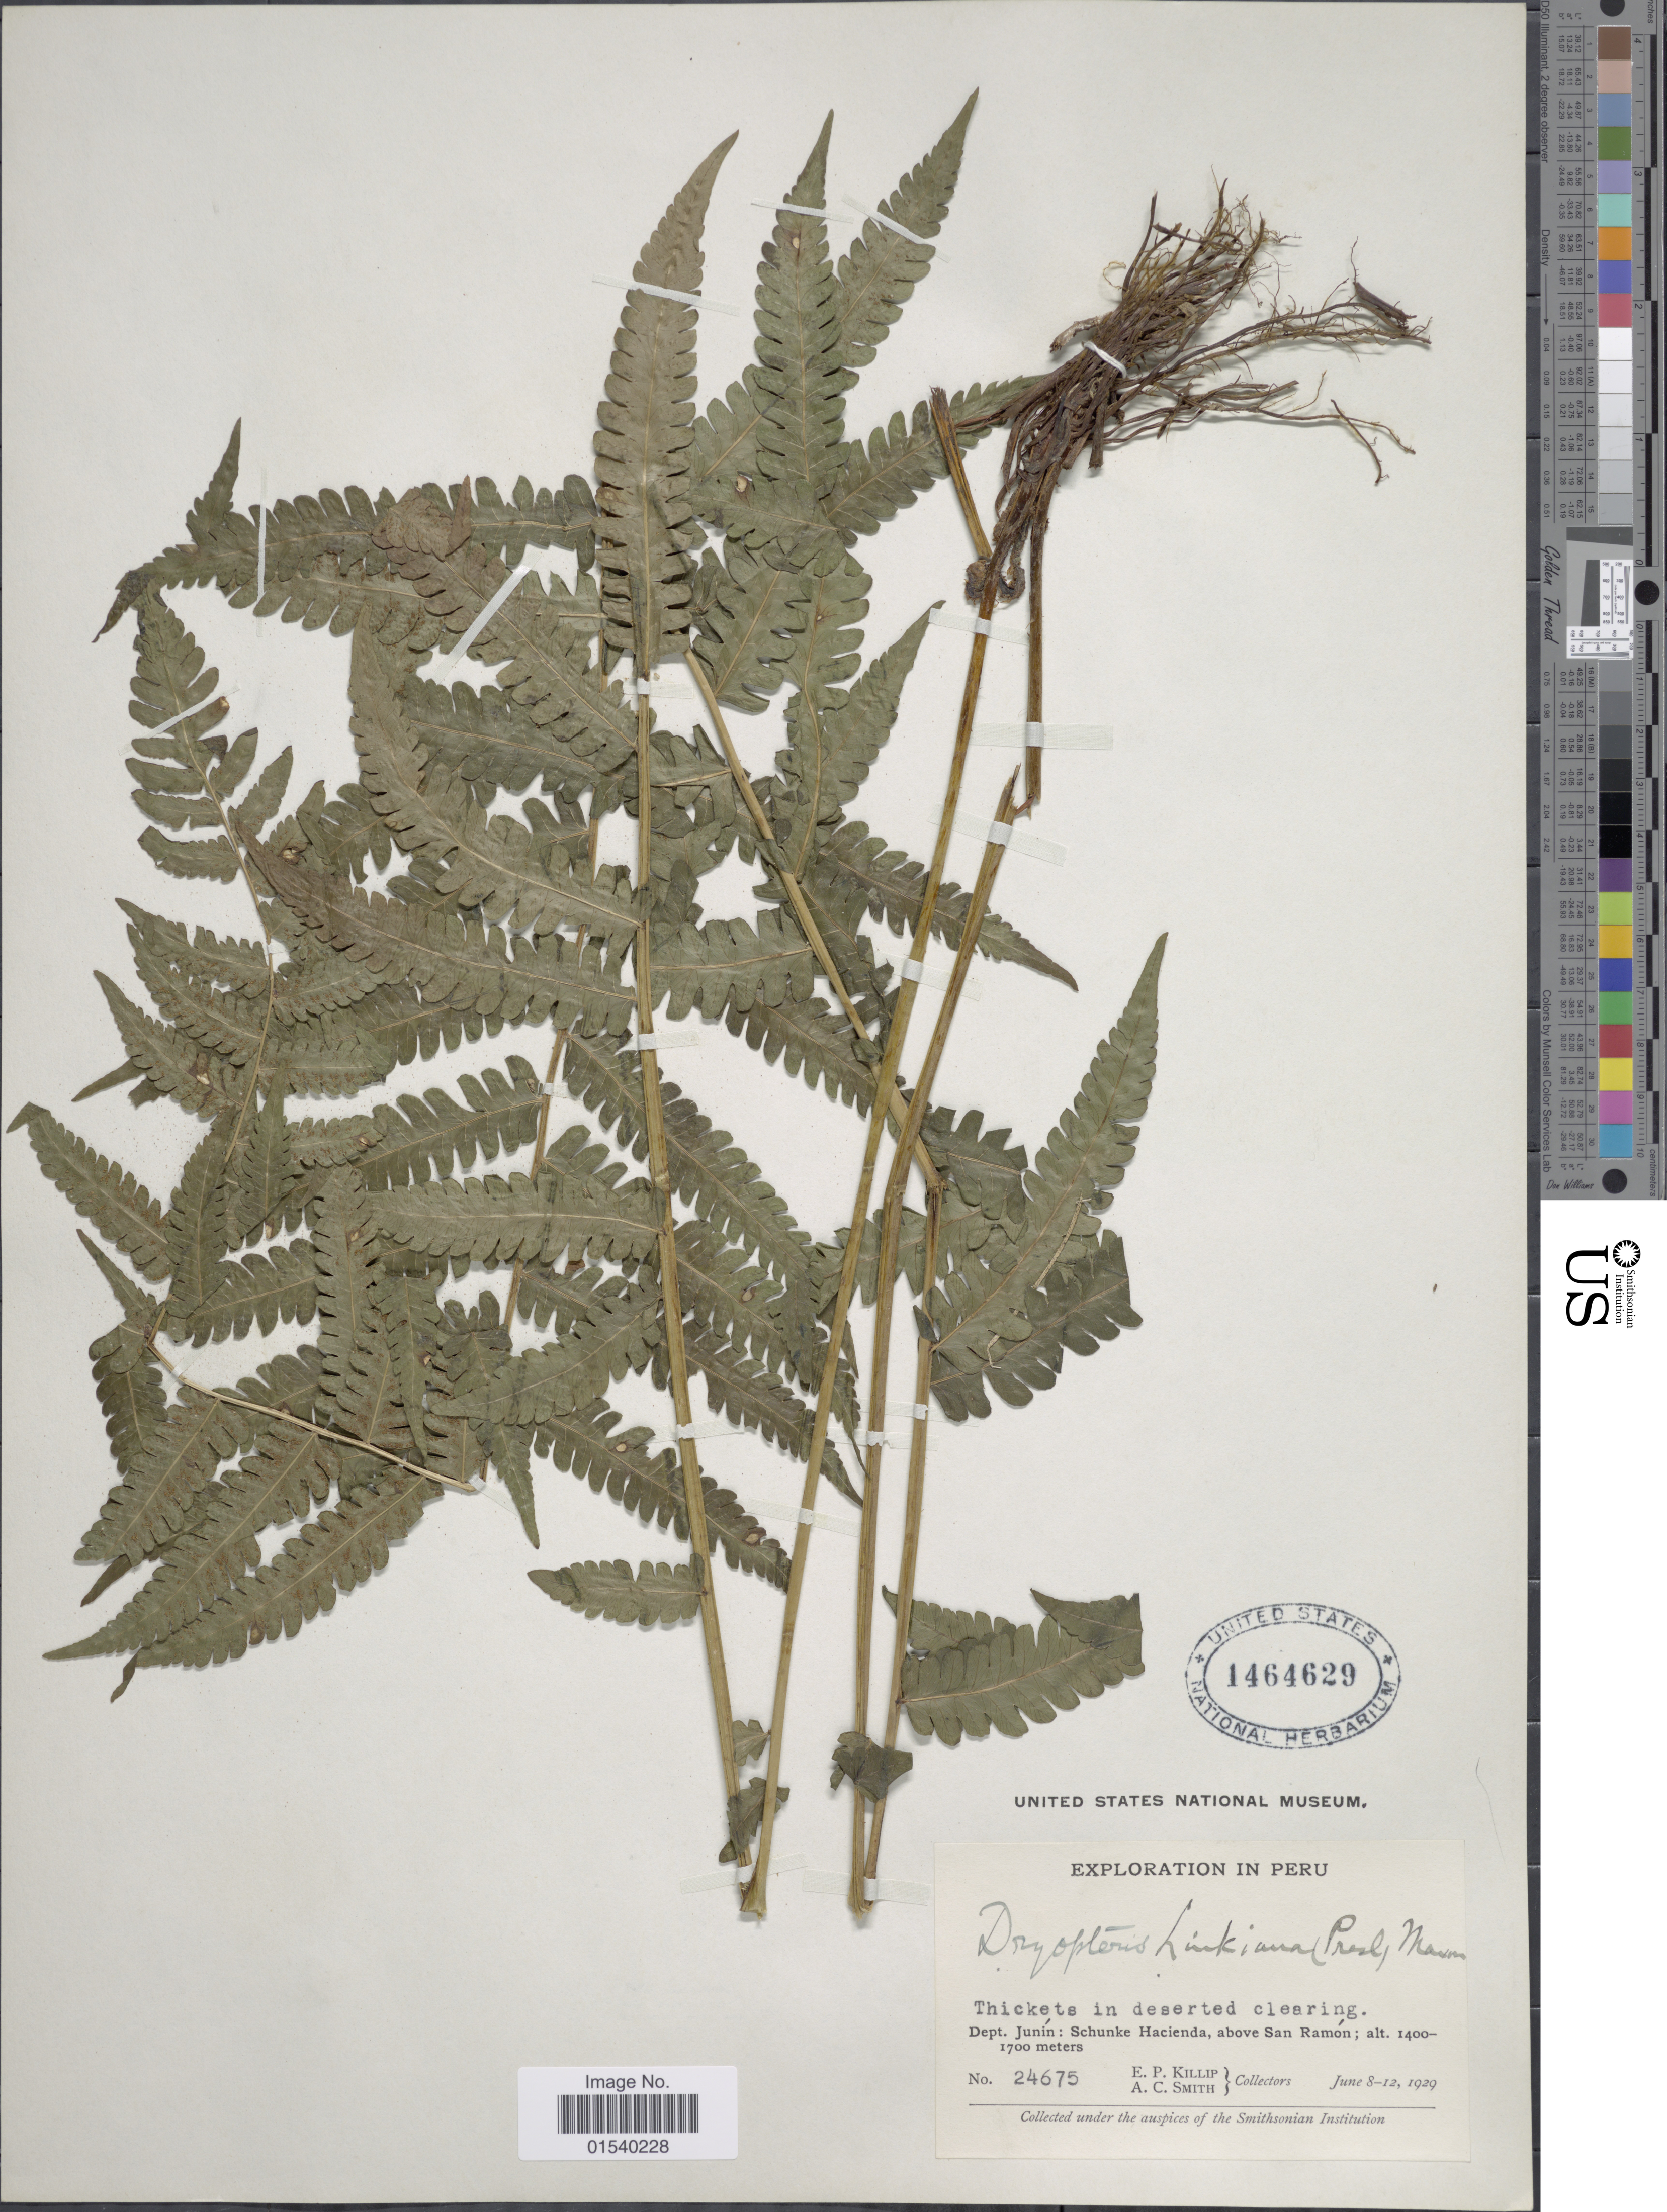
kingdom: Plantae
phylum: Tracheophyta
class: Polypodiopsida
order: Polypodiales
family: Thelypteridaceae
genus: Amauropelta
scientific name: Amauropelta linkiana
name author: (C. Presl) Pic. Serm.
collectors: E. P. Killip & A. C. Smith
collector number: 24675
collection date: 1929-06-08/1929-06-12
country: Peru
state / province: Junín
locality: Dept. Junín: Schunke Hacienda, above San Ramón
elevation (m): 1400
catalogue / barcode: US 1464629